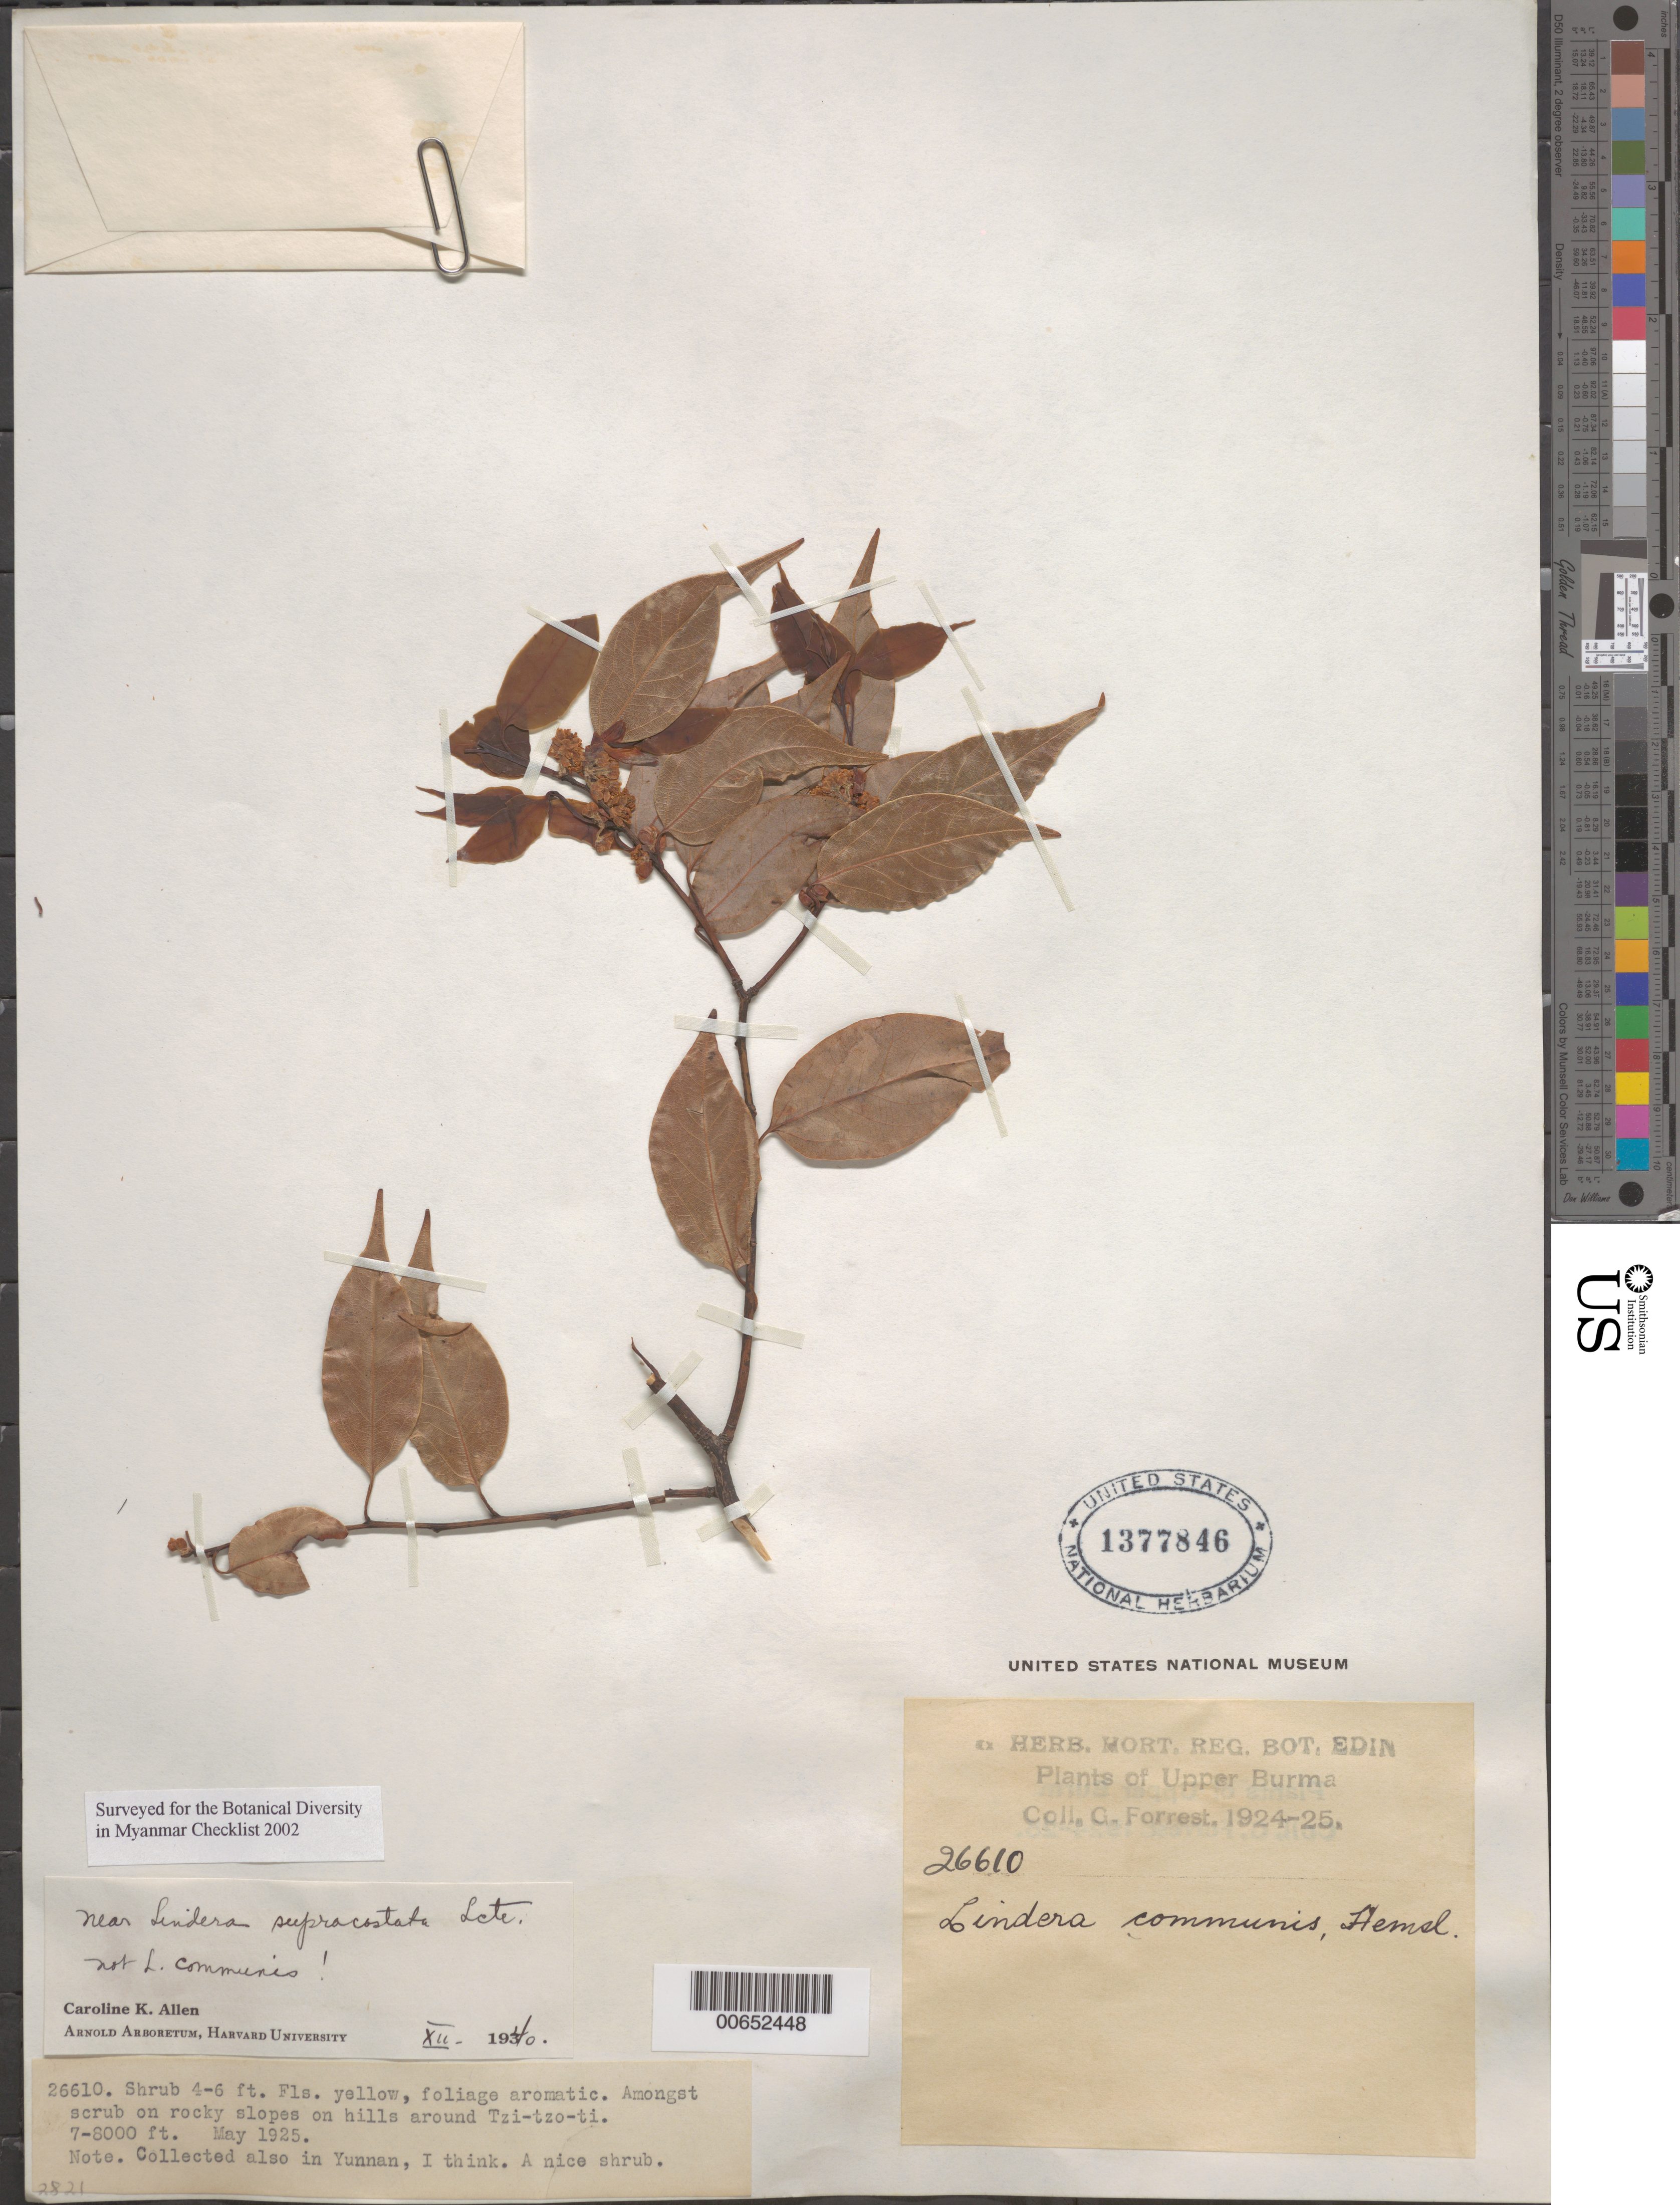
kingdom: Plantae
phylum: Tracheophyta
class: Magnoliopsida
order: Laurales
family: Lauraceae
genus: Lindera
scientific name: Lindera supracostata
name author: Lecomte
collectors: G. Forrest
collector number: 26610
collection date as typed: May 1925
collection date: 1925-05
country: Myanmar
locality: Upper Burma, around Tzi-tzo-ti.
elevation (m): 2134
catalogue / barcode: US 1377846